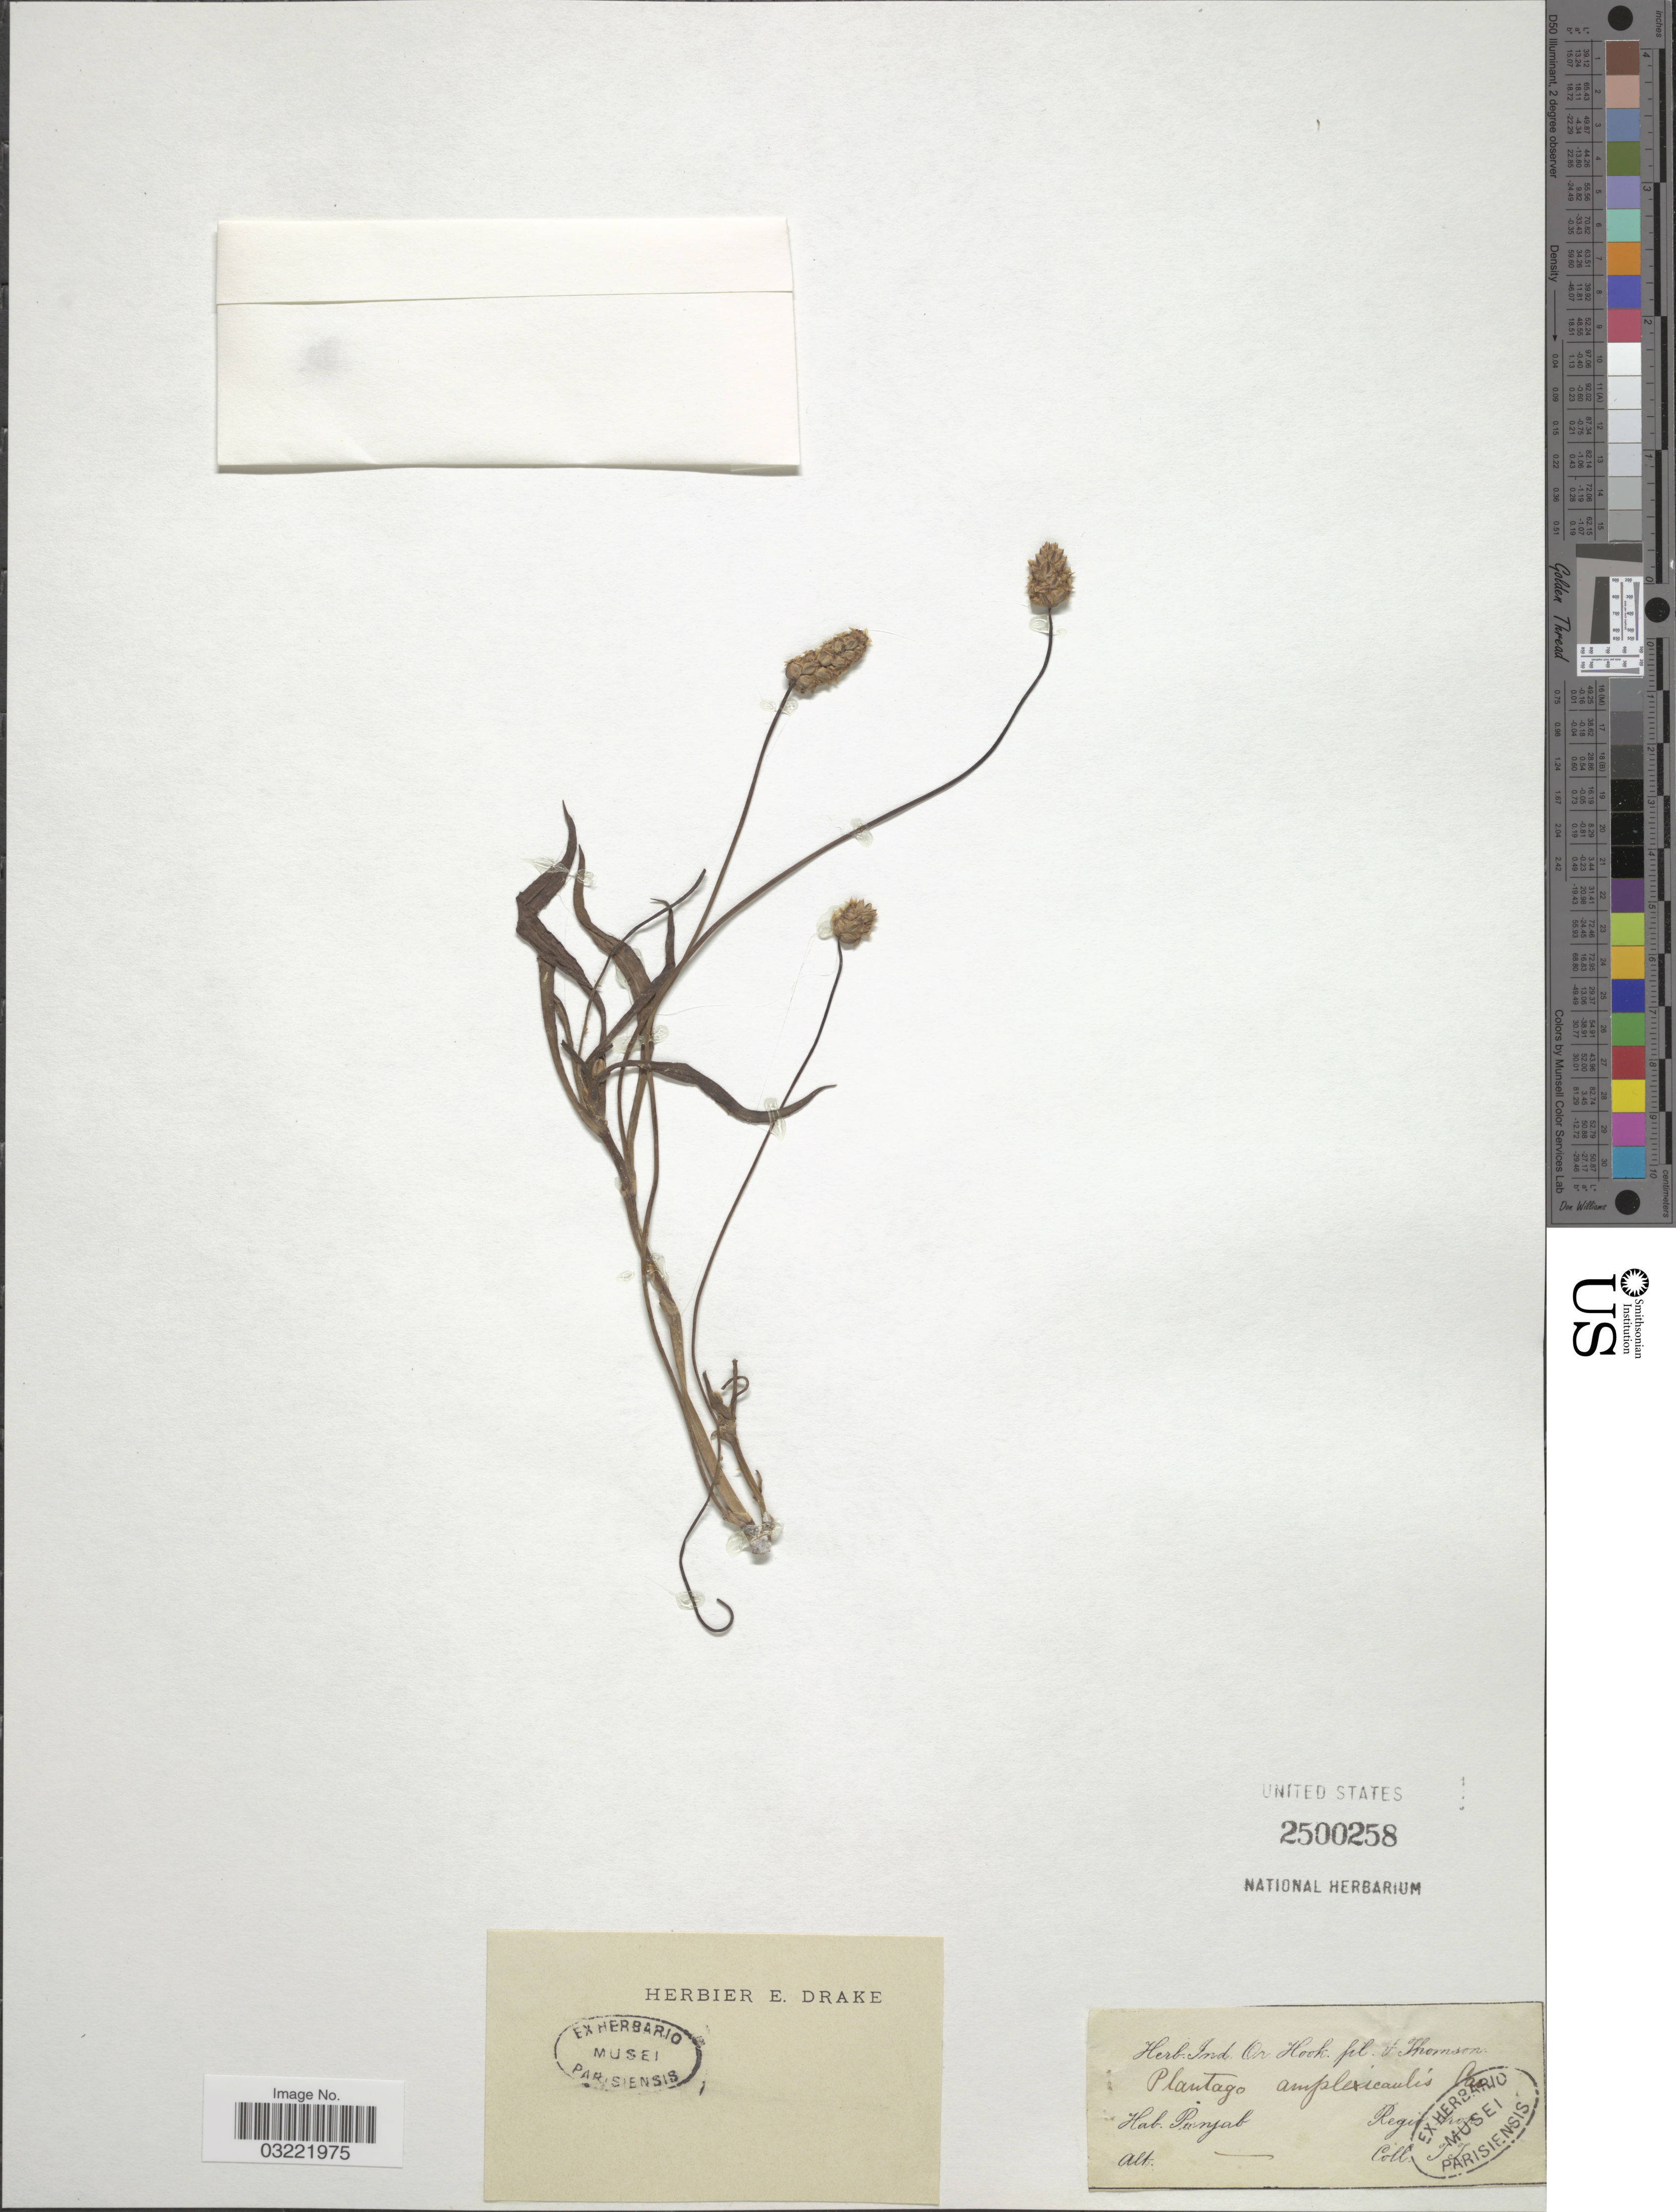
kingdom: Plantae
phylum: Tracheophyta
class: Magnoliopsida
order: Lamiales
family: Plantaginaceae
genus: Plantago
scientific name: Plantago amplexicaulis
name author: Cav.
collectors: T. Thomson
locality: Panjab.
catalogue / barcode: US 2500258